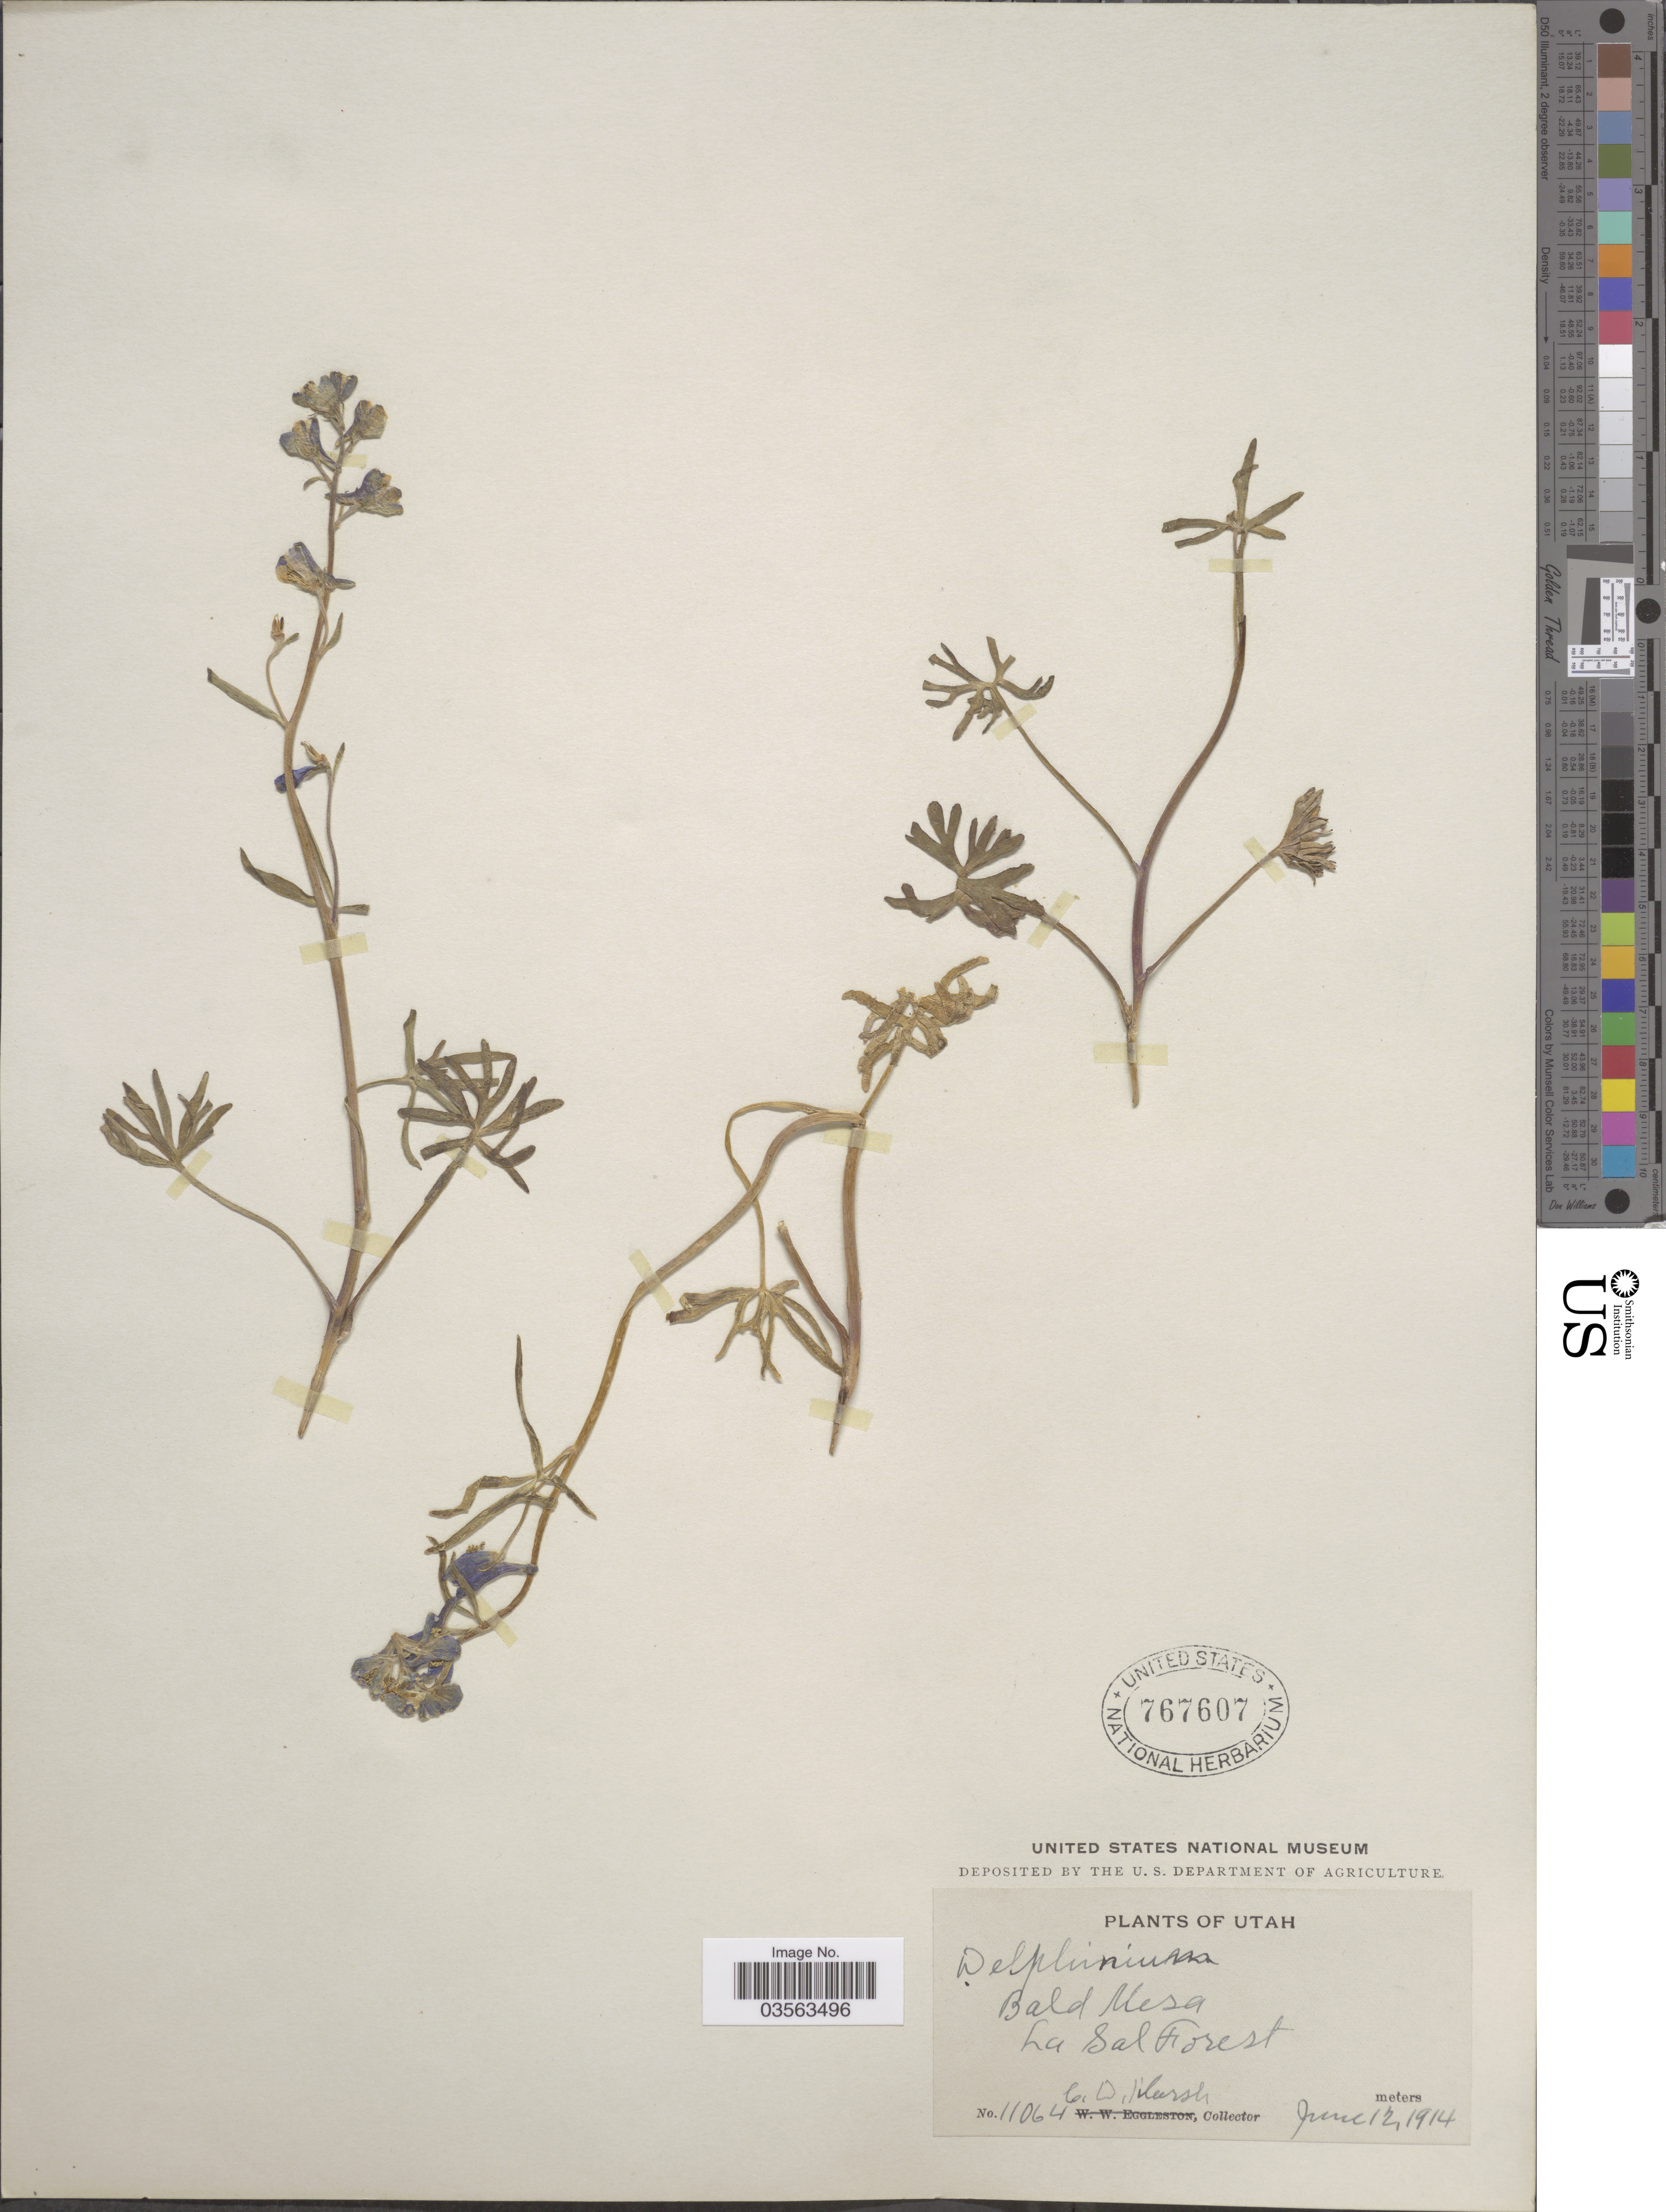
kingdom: Plantae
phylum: Tracheophyta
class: Magnoliopsida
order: Ranunculales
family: Ranunculaceae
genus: Delphinium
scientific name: Delphinium menziesii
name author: DC.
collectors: C. D. Marsh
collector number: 11064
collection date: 1914-06-12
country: United States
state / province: Utah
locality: Bald Mesa. La Sal Forest.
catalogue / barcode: US 767067